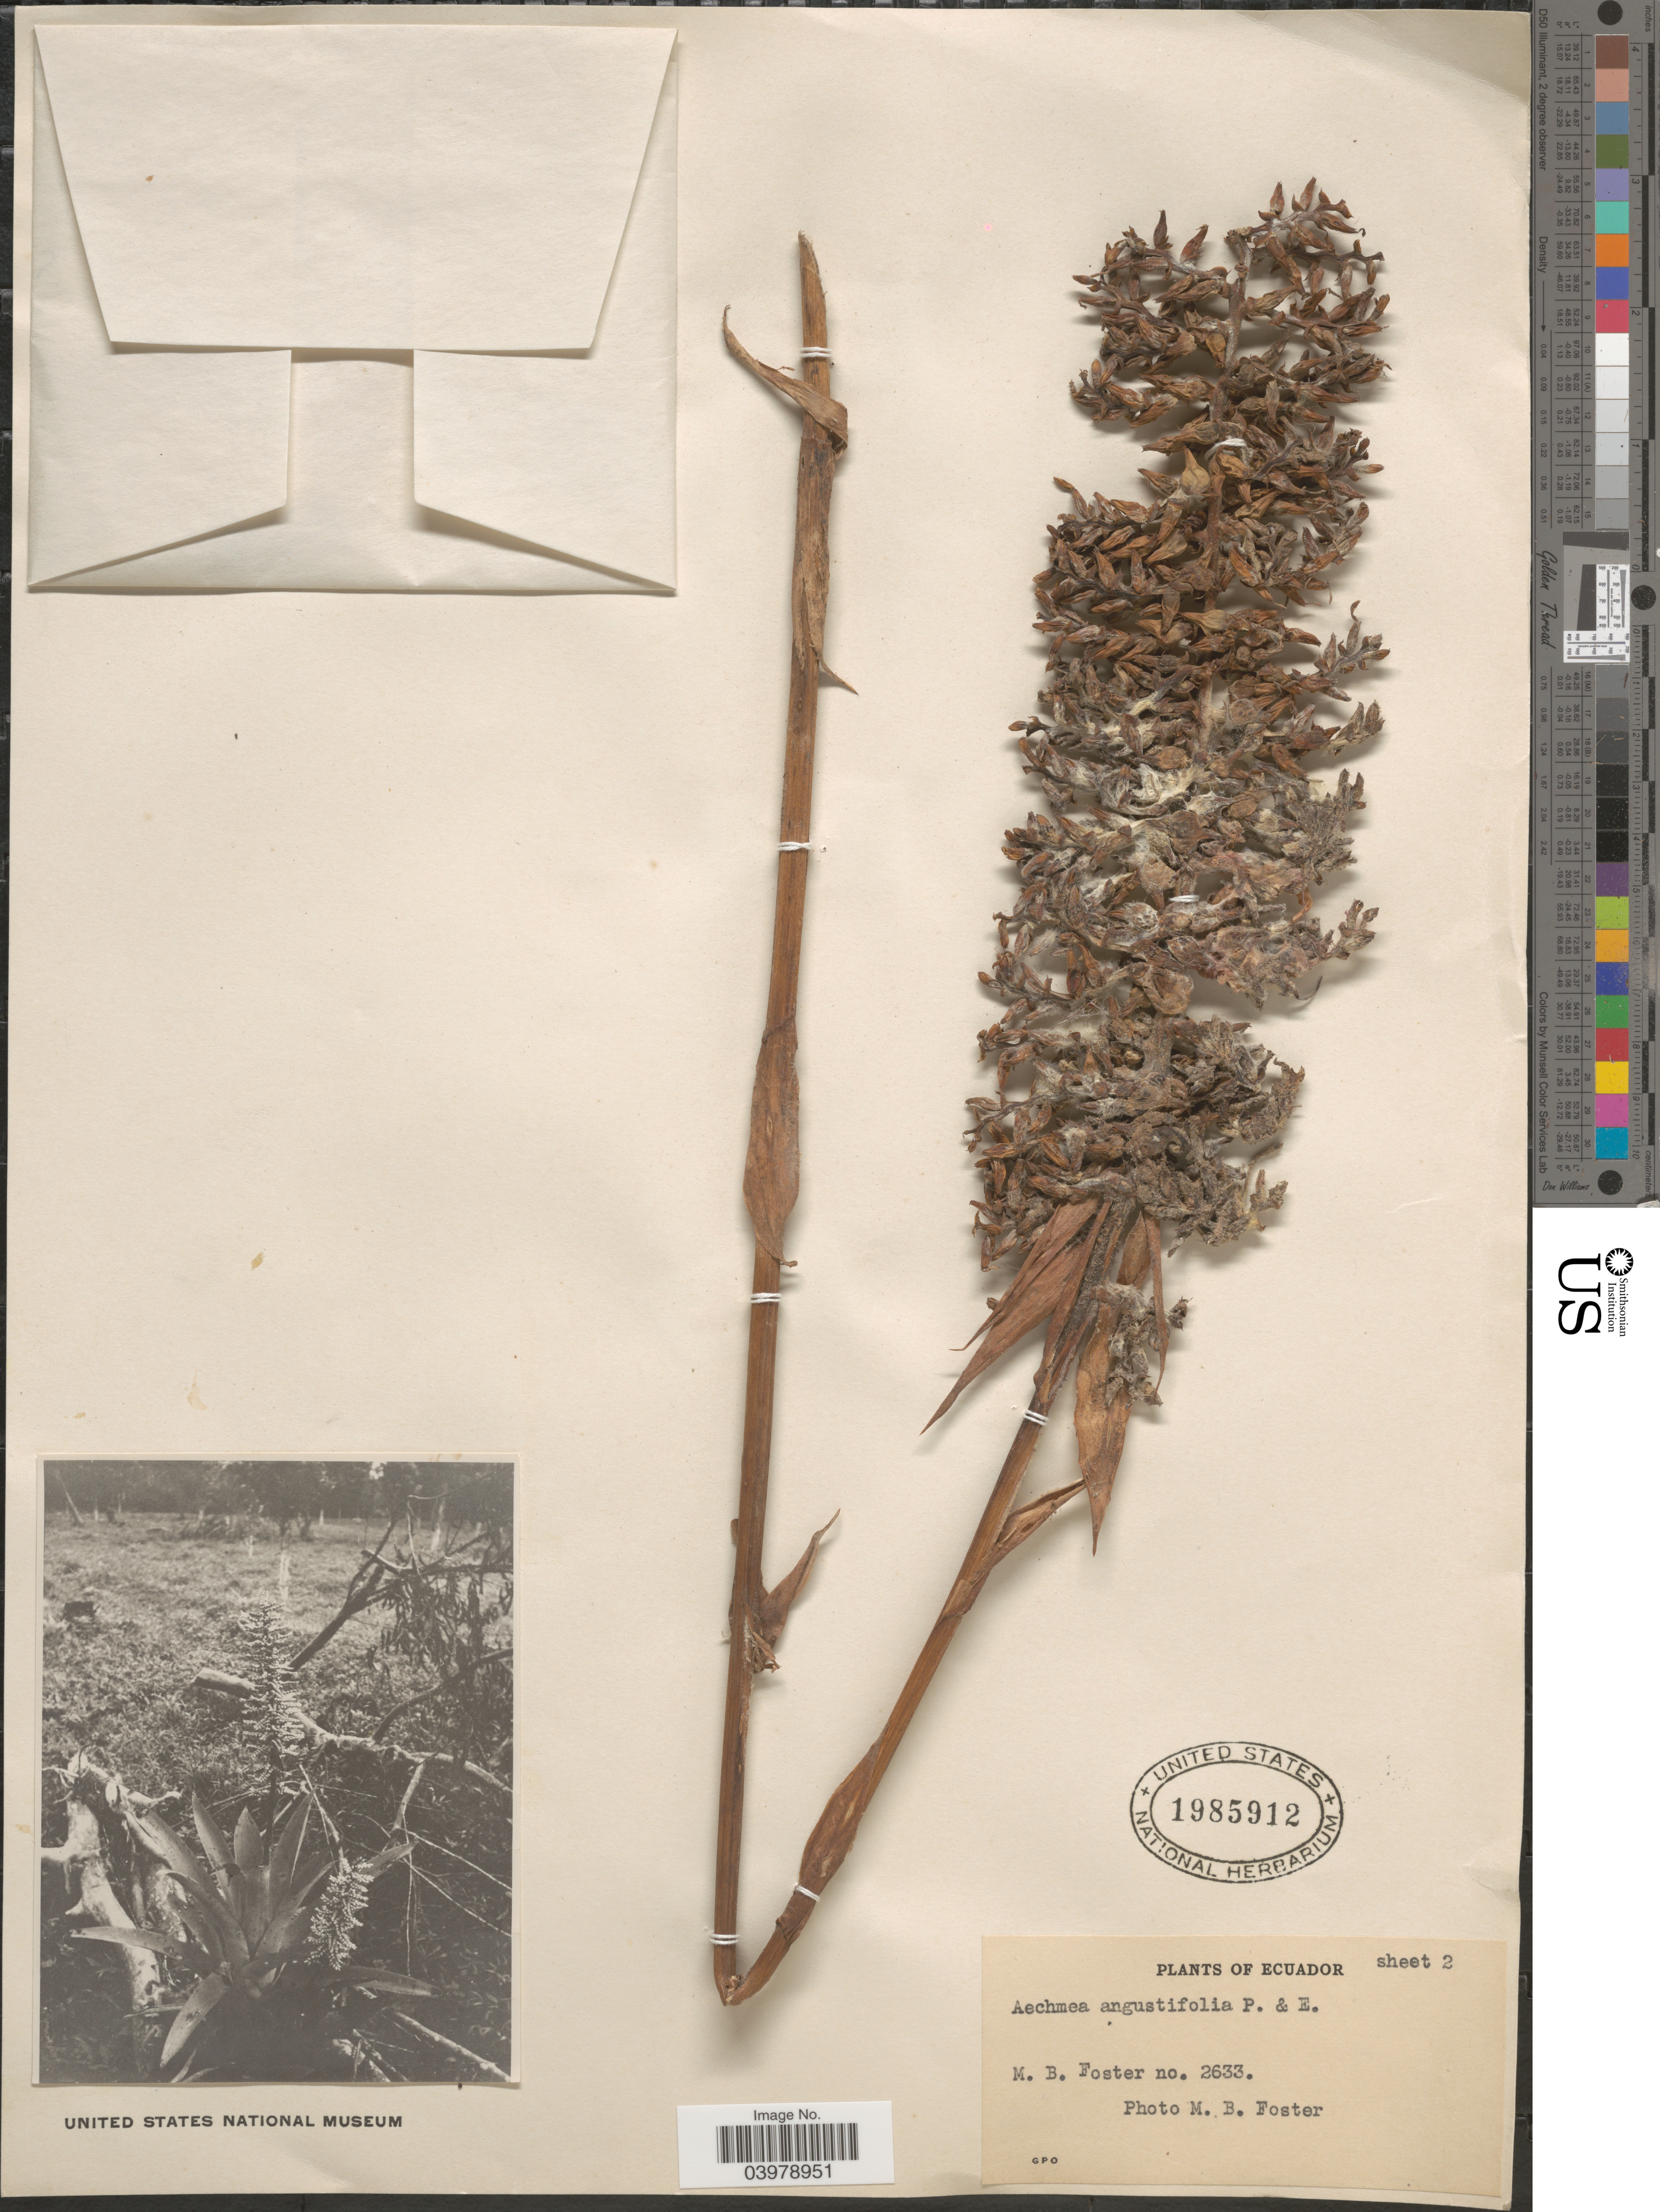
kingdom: Plantae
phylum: Tracheophyta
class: Liliopsida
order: Poales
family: Bromeliaceae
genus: Aechmea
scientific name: Aechmea angustifolia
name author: Poepp. & Endl.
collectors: M. B. Foster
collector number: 2633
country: Ecuador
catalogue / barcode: US 1985912